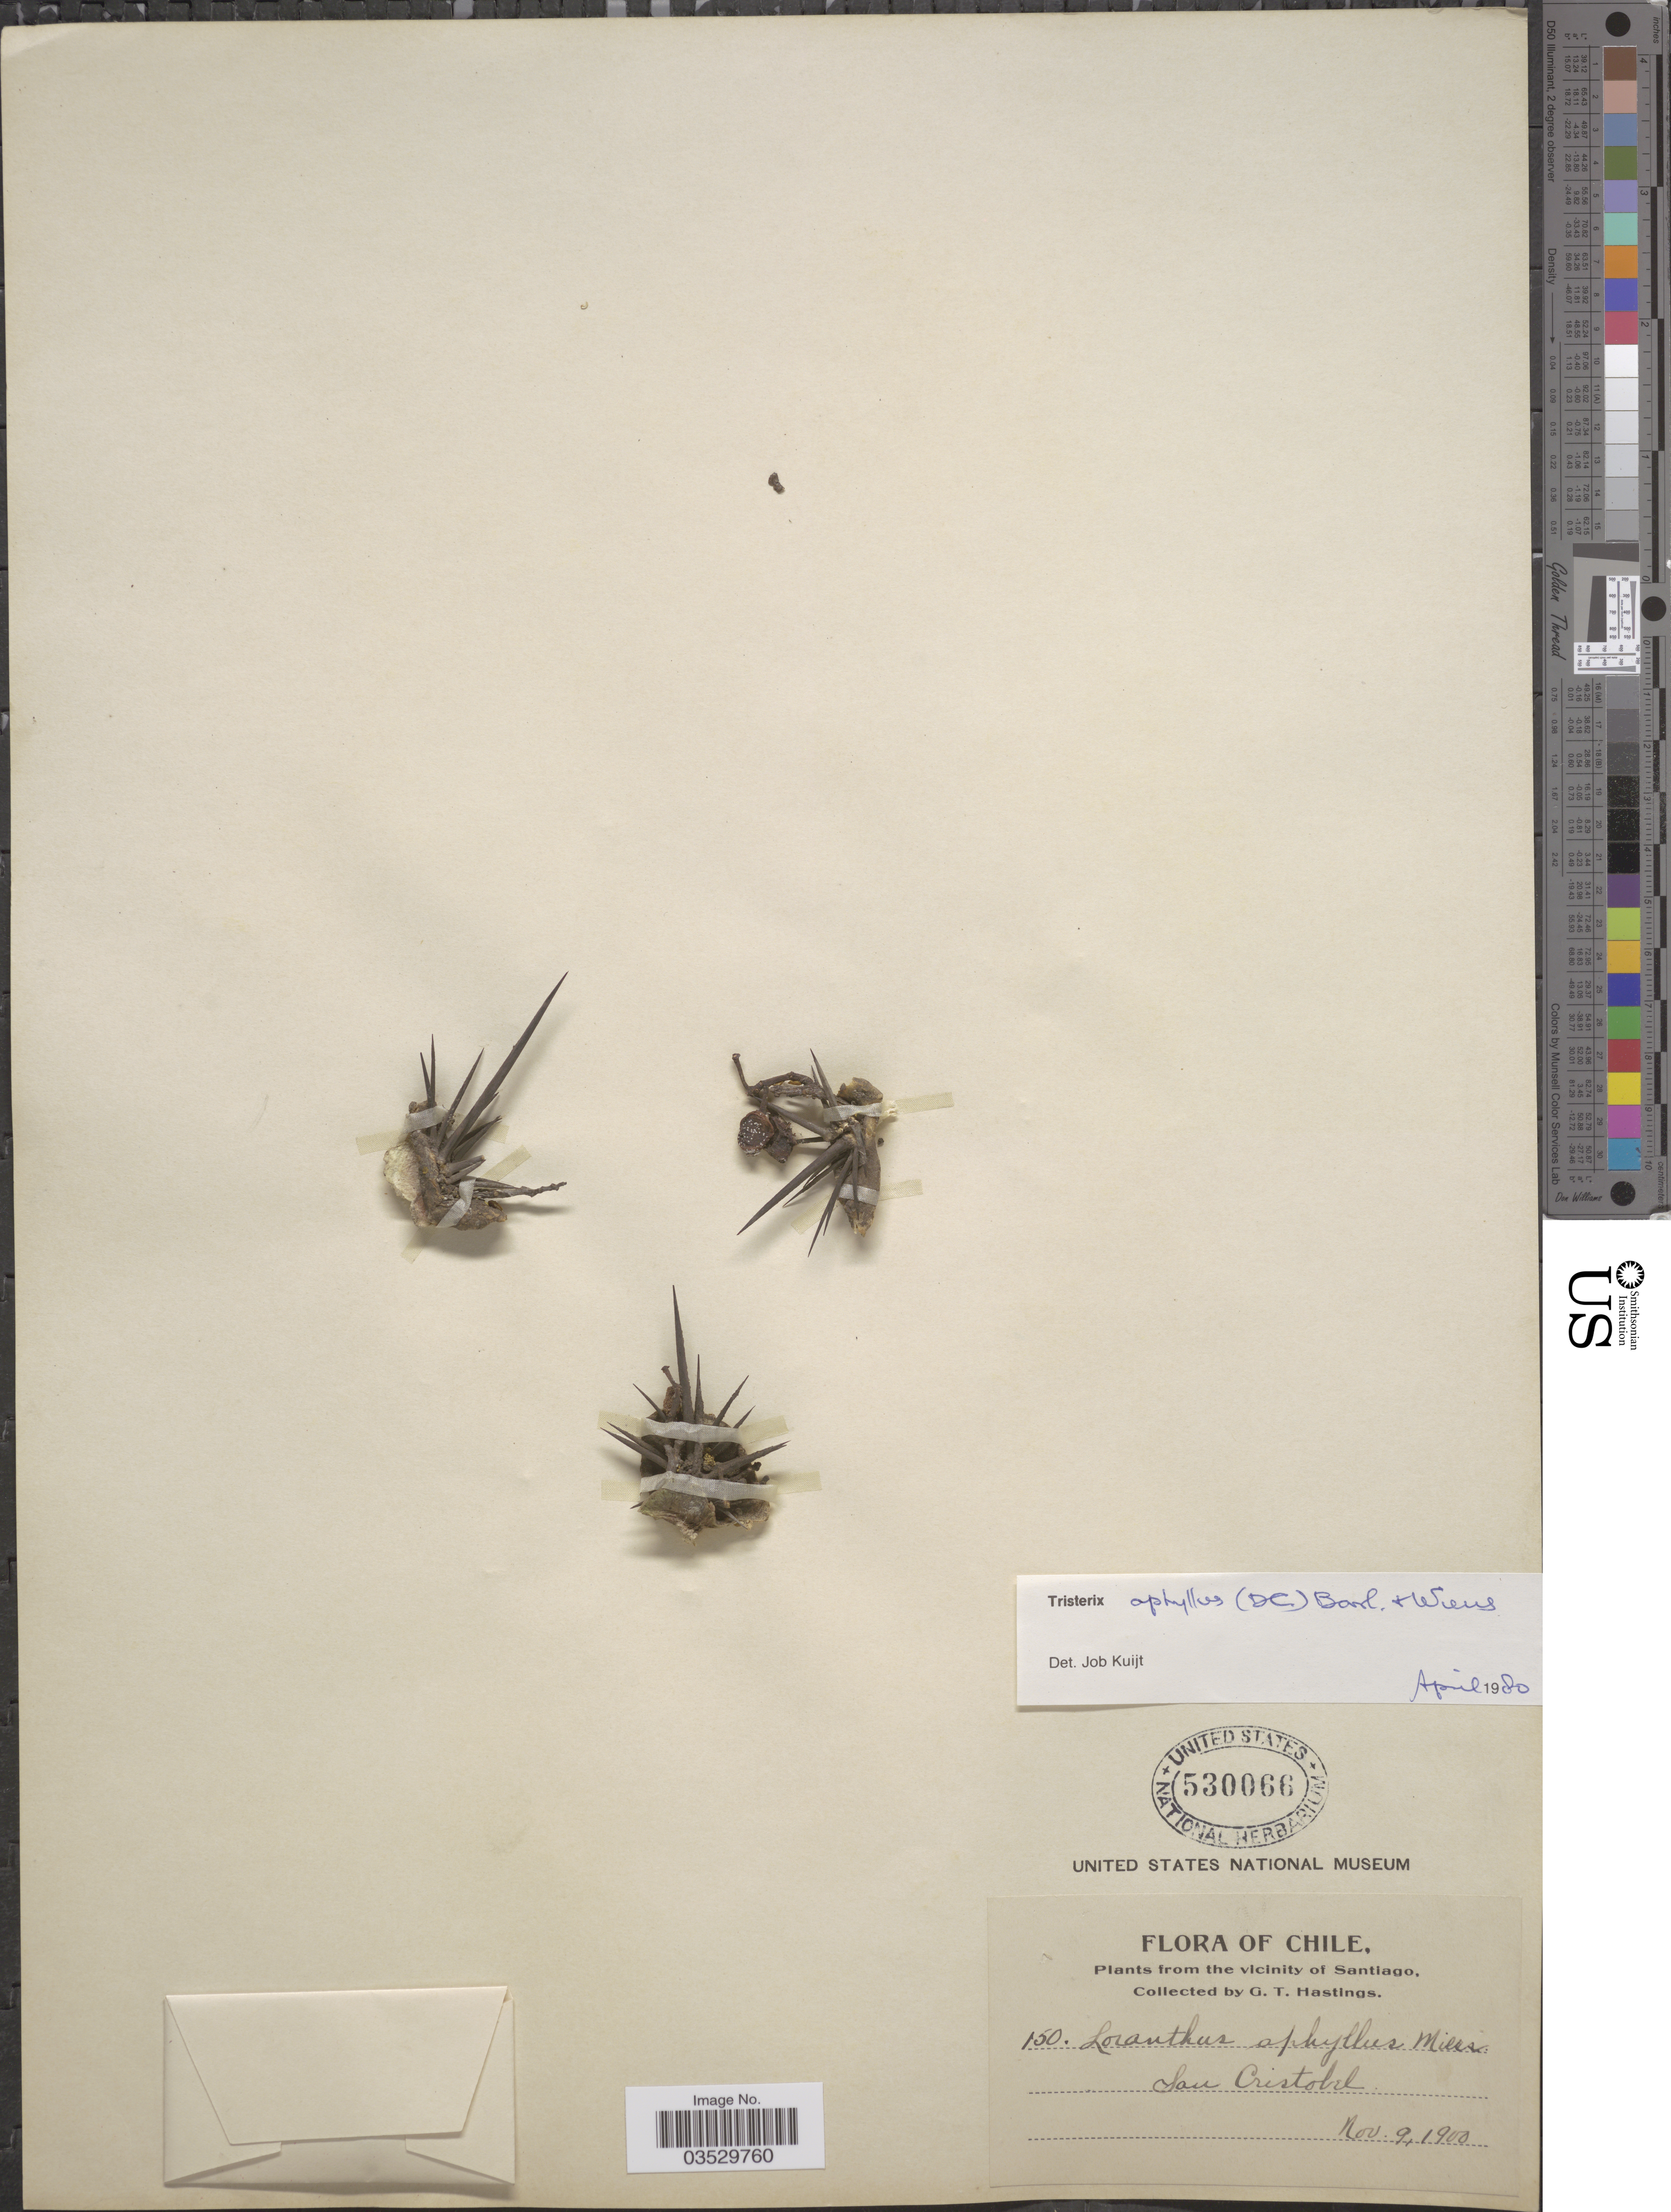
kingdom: Plantae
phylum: Tracheophyta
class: Magnoliopsida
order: Santalales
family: Loranthaceae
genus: Tristerix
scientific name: Tristerix aphyllus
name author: (Miers ex DC.) Tiegh. ex Barlow & Wiens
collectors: G. Hastings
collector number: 150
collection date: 1900-11-09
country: Chile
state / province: Región Metropolitana (RM)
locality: Vicinity of Santiago, San Cristobal.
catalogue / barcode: US 530066